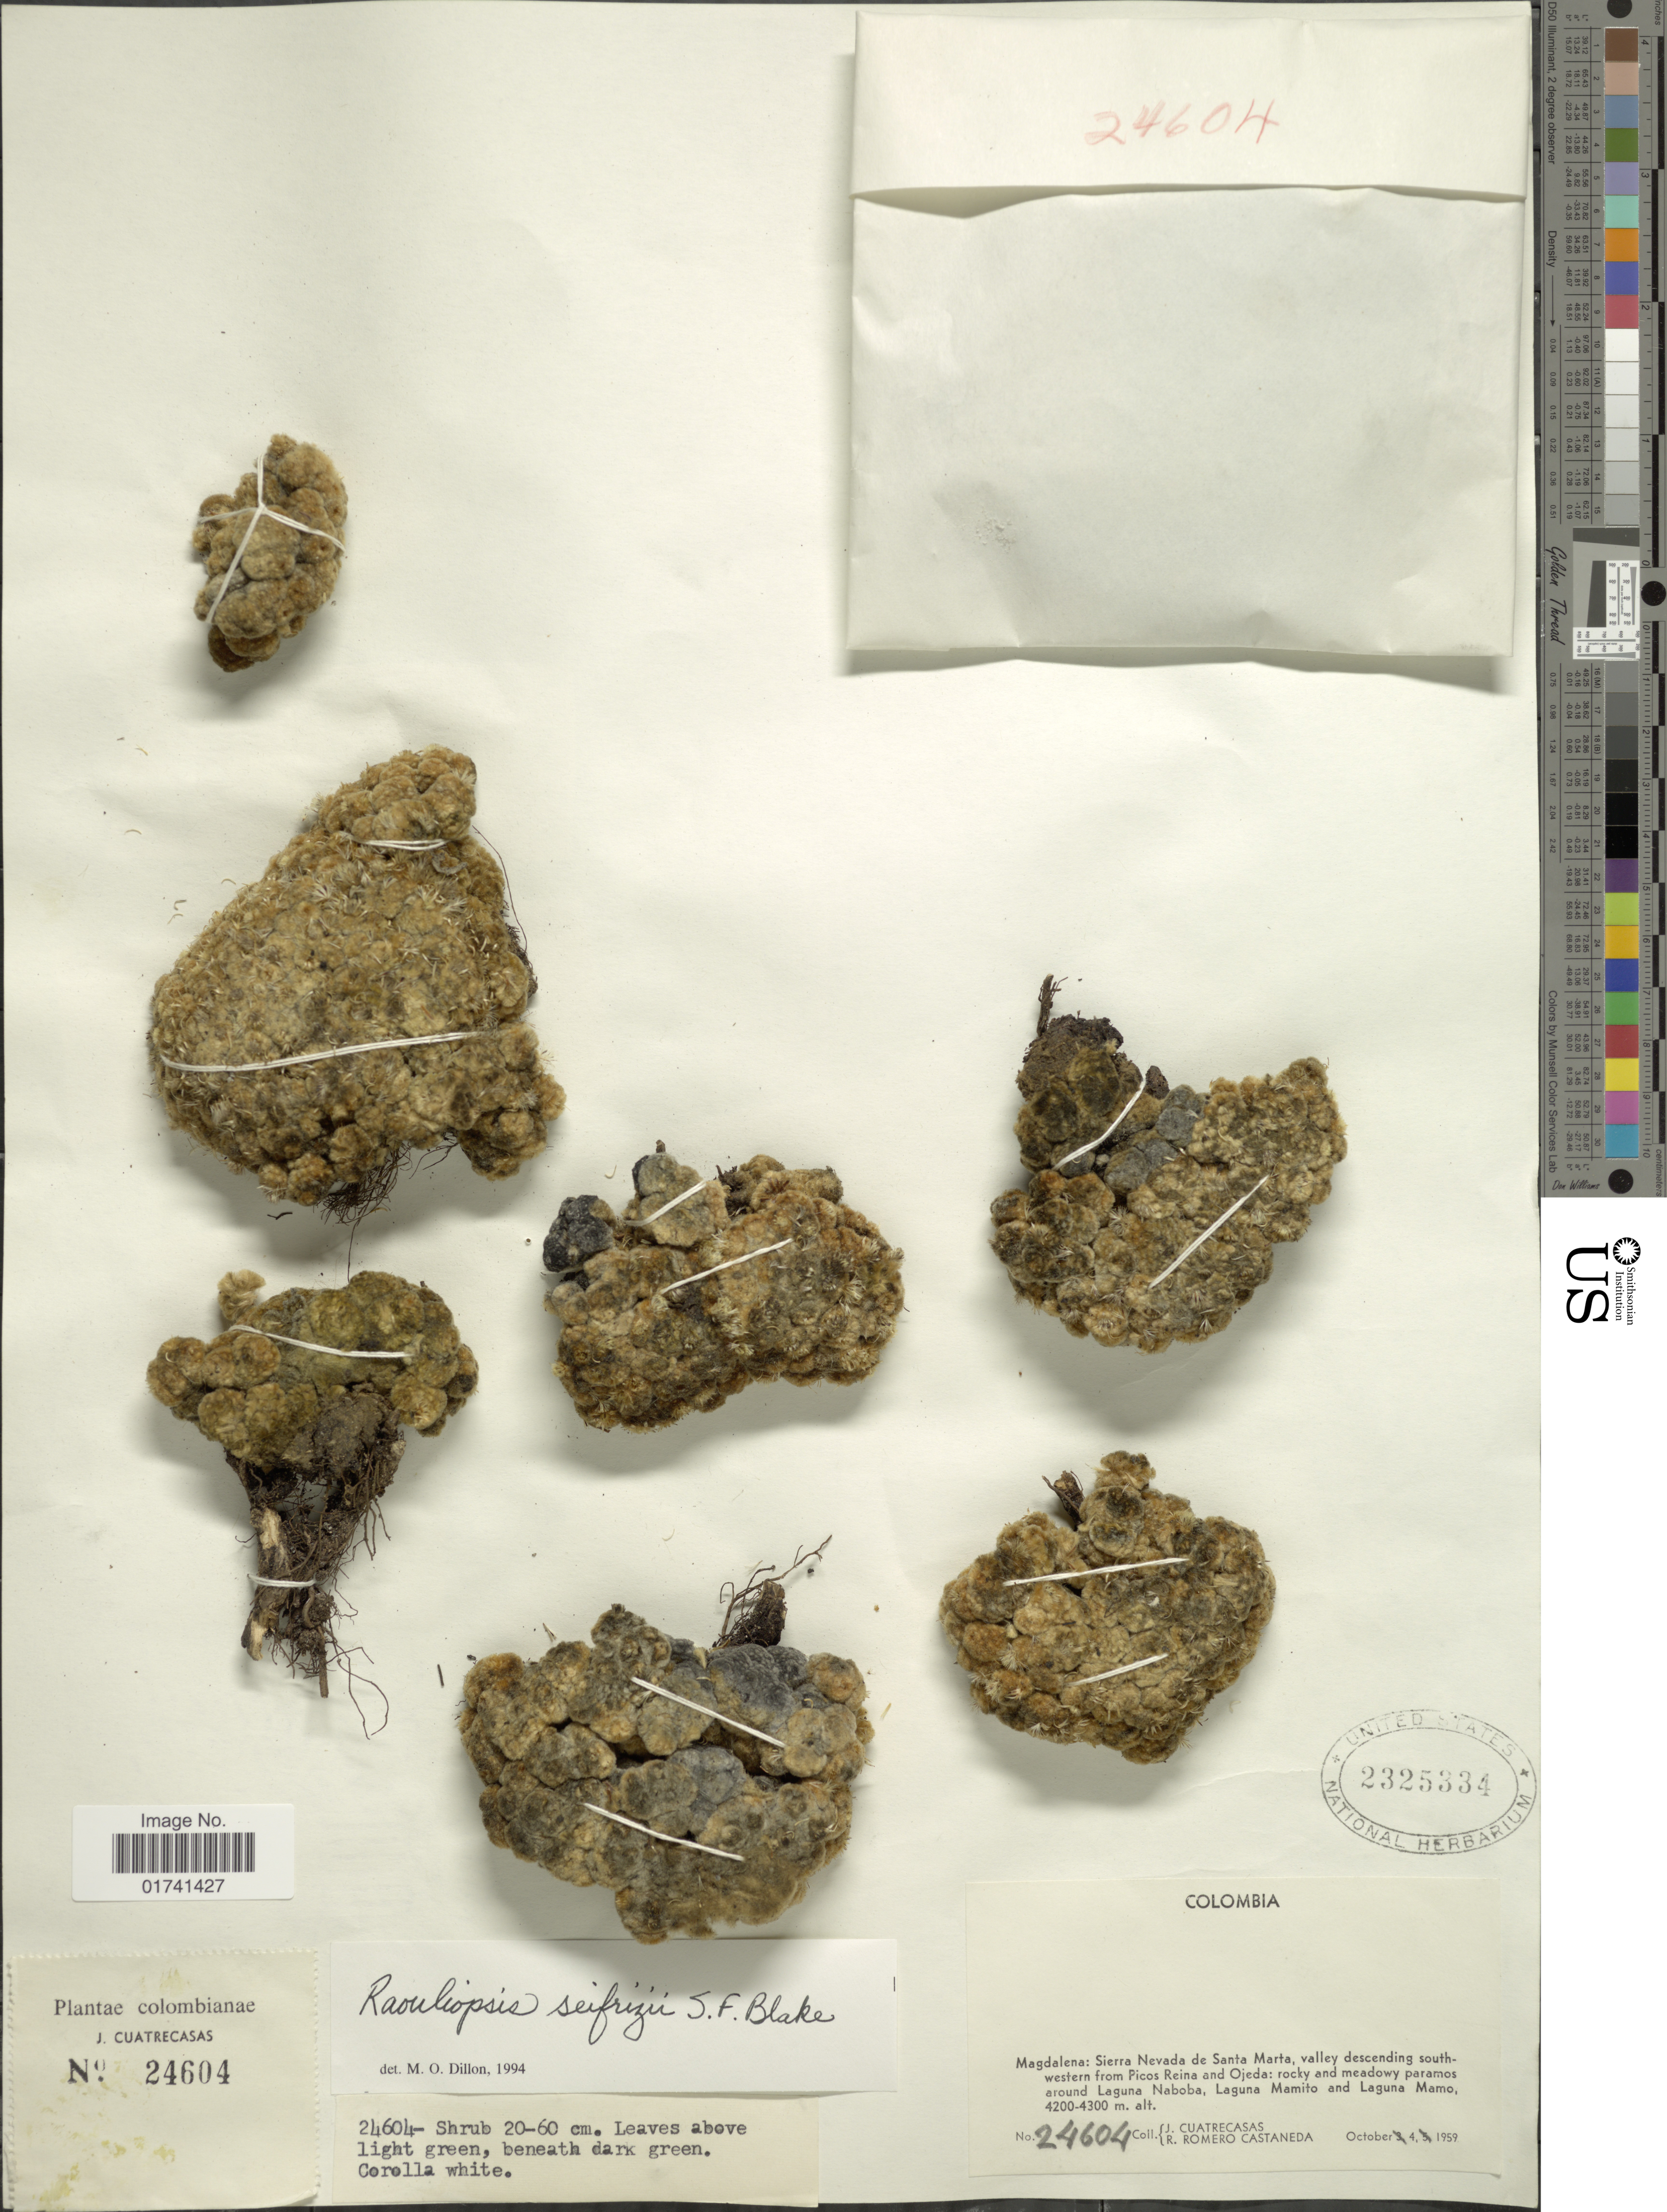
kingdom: Plantae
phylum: Tracheophyta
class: Magnoliopsida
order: Asterales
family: Asteraceae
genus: Raouliopsis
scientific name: Raouliopsis seifrizii var. drummondii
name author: S.F. Blake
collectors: J. Cuatrecasas & R. Romero Castañeda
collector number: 24604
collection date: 1959-10-04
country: Colombia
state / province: Magdalena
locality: Sierra Nevada de Santa Marta, valley descending south-western from Picos Reina and Ojeda; rocky and meadowy paramos around Laguna Naboba, Laguna Mamito and Laguna Mamo.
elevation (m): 4200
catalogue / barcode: US 2325334